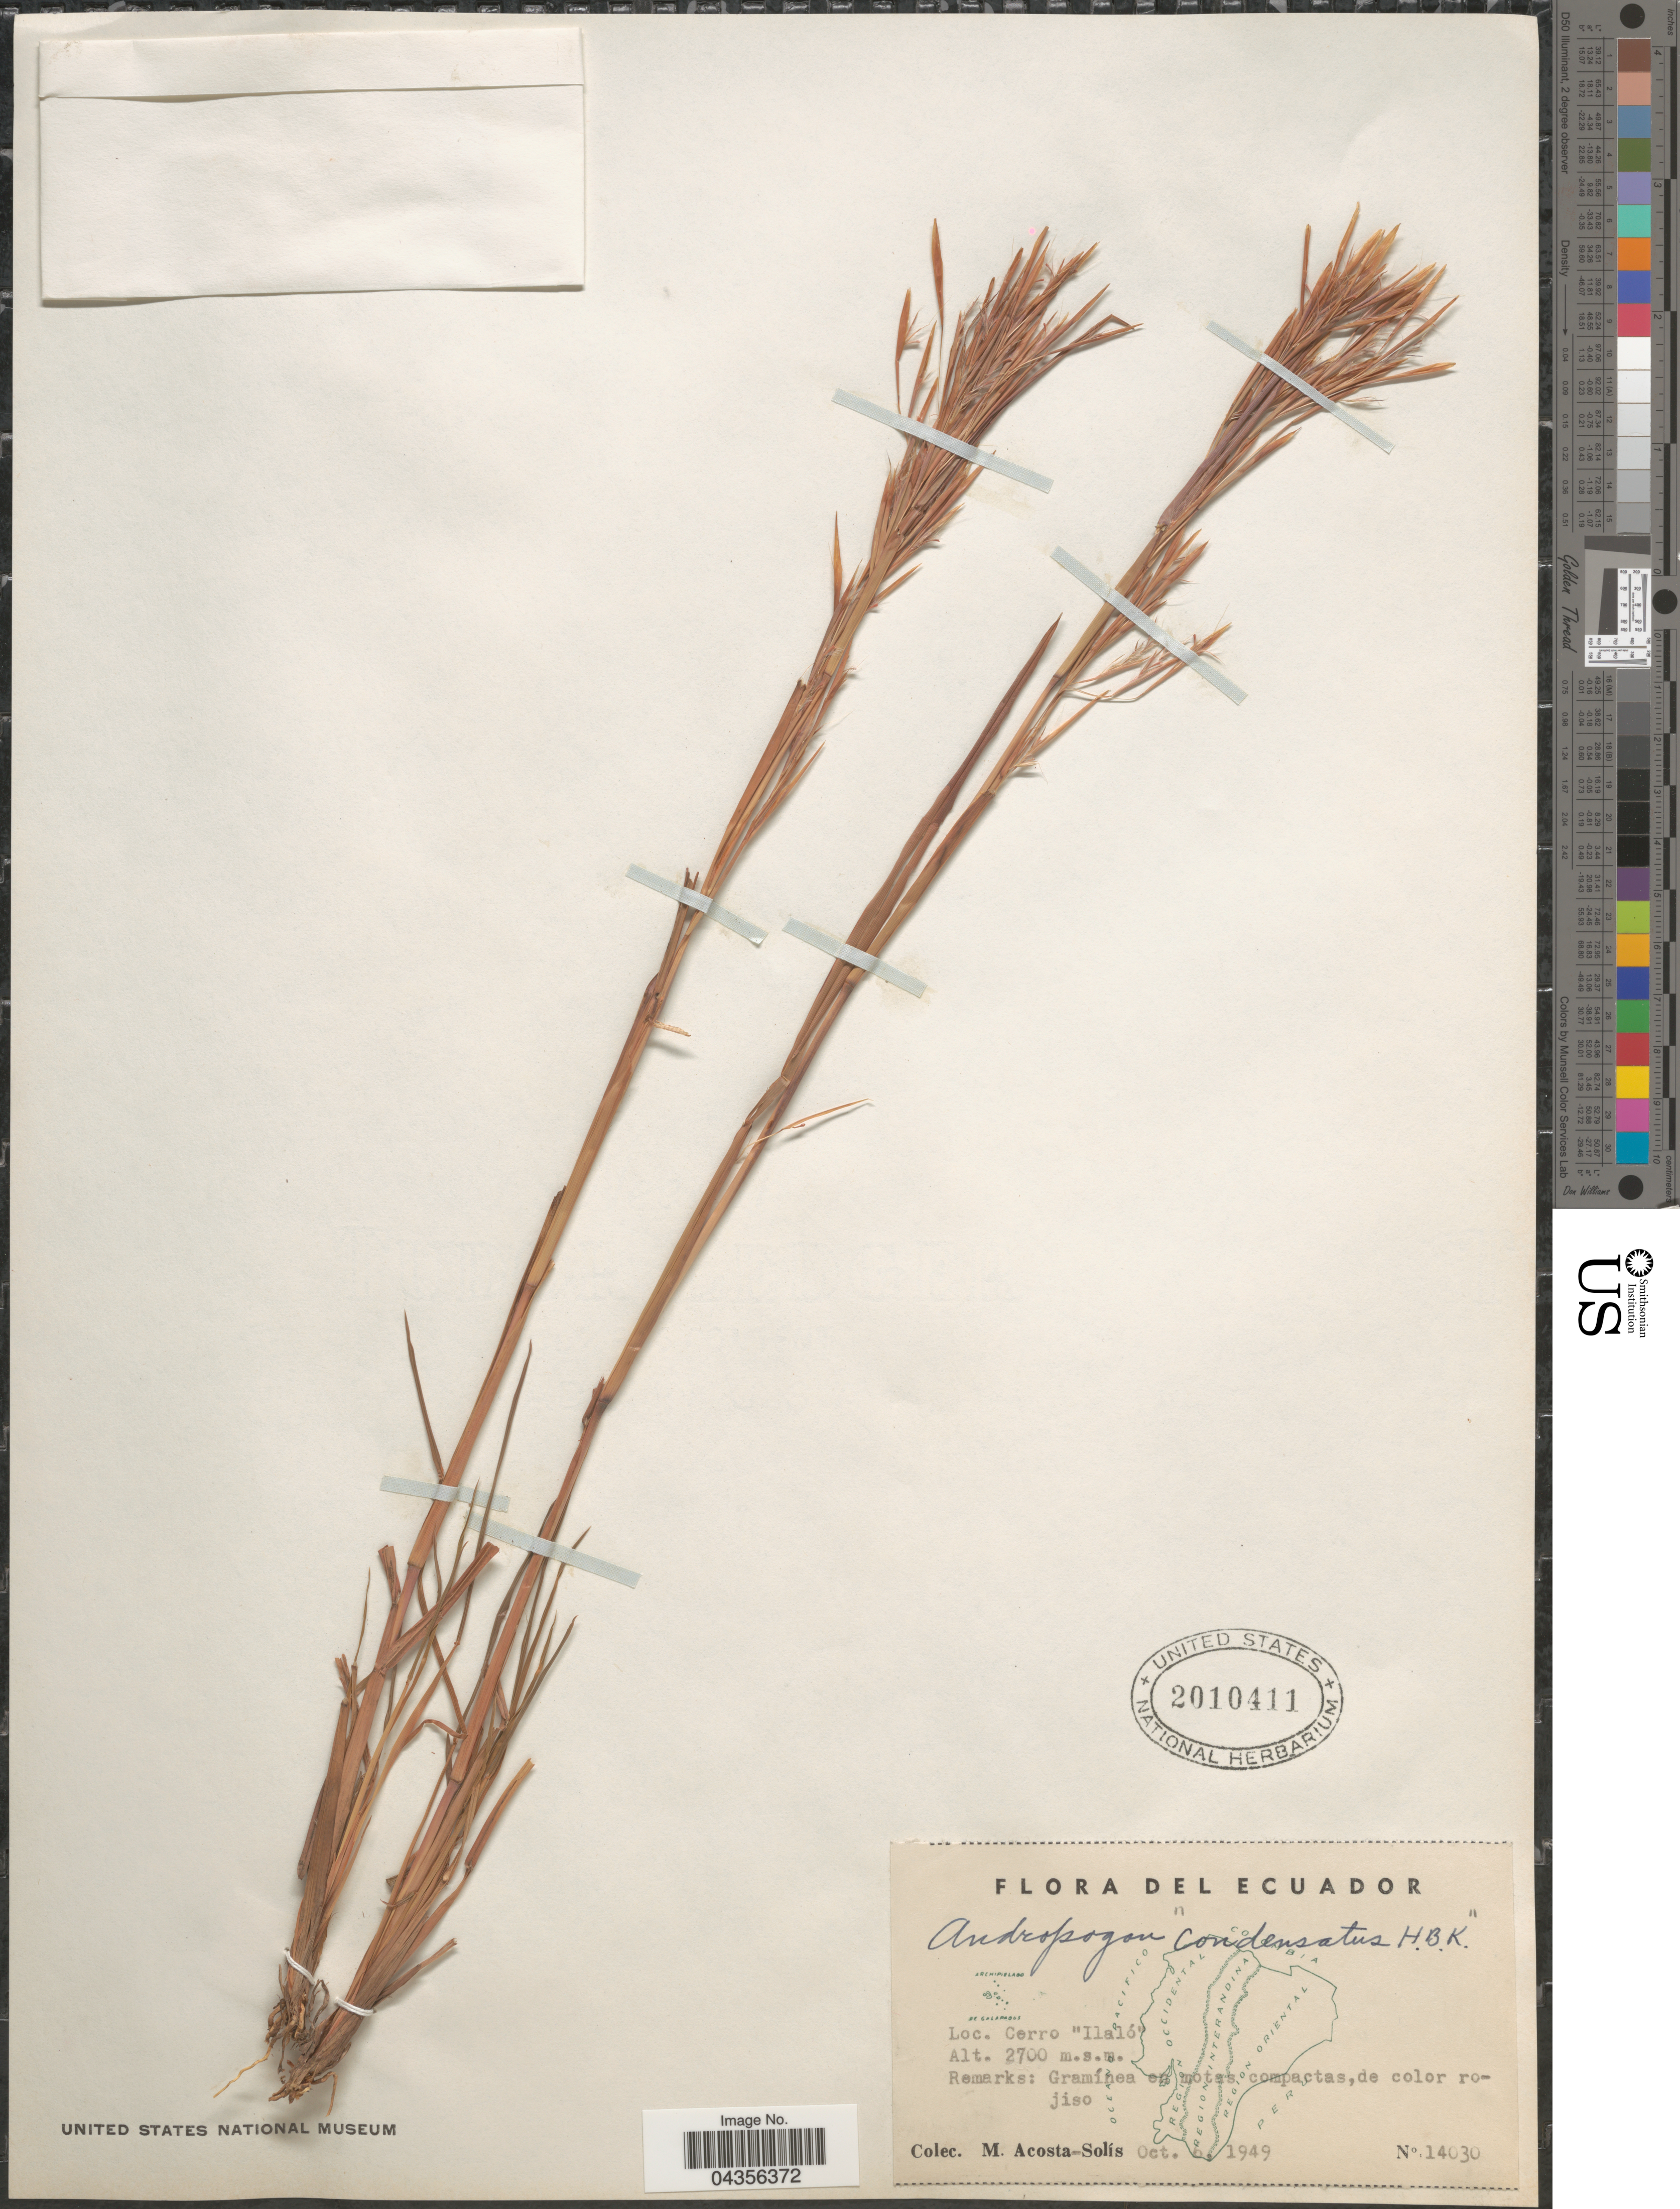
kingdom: Plantae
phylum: Tracheophyta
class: Liliopsida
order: Poales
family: Poaceae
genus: Schizachyrium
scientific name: Schizachyrium microstachyum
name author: (Desv. ex Ham.) Roseng. et al.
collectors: M. Acosta Solis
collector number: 14030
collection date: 1949-10-06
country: Ecuador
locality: Cerro "Ilaló".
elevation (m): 2700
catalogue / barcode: US 2010411